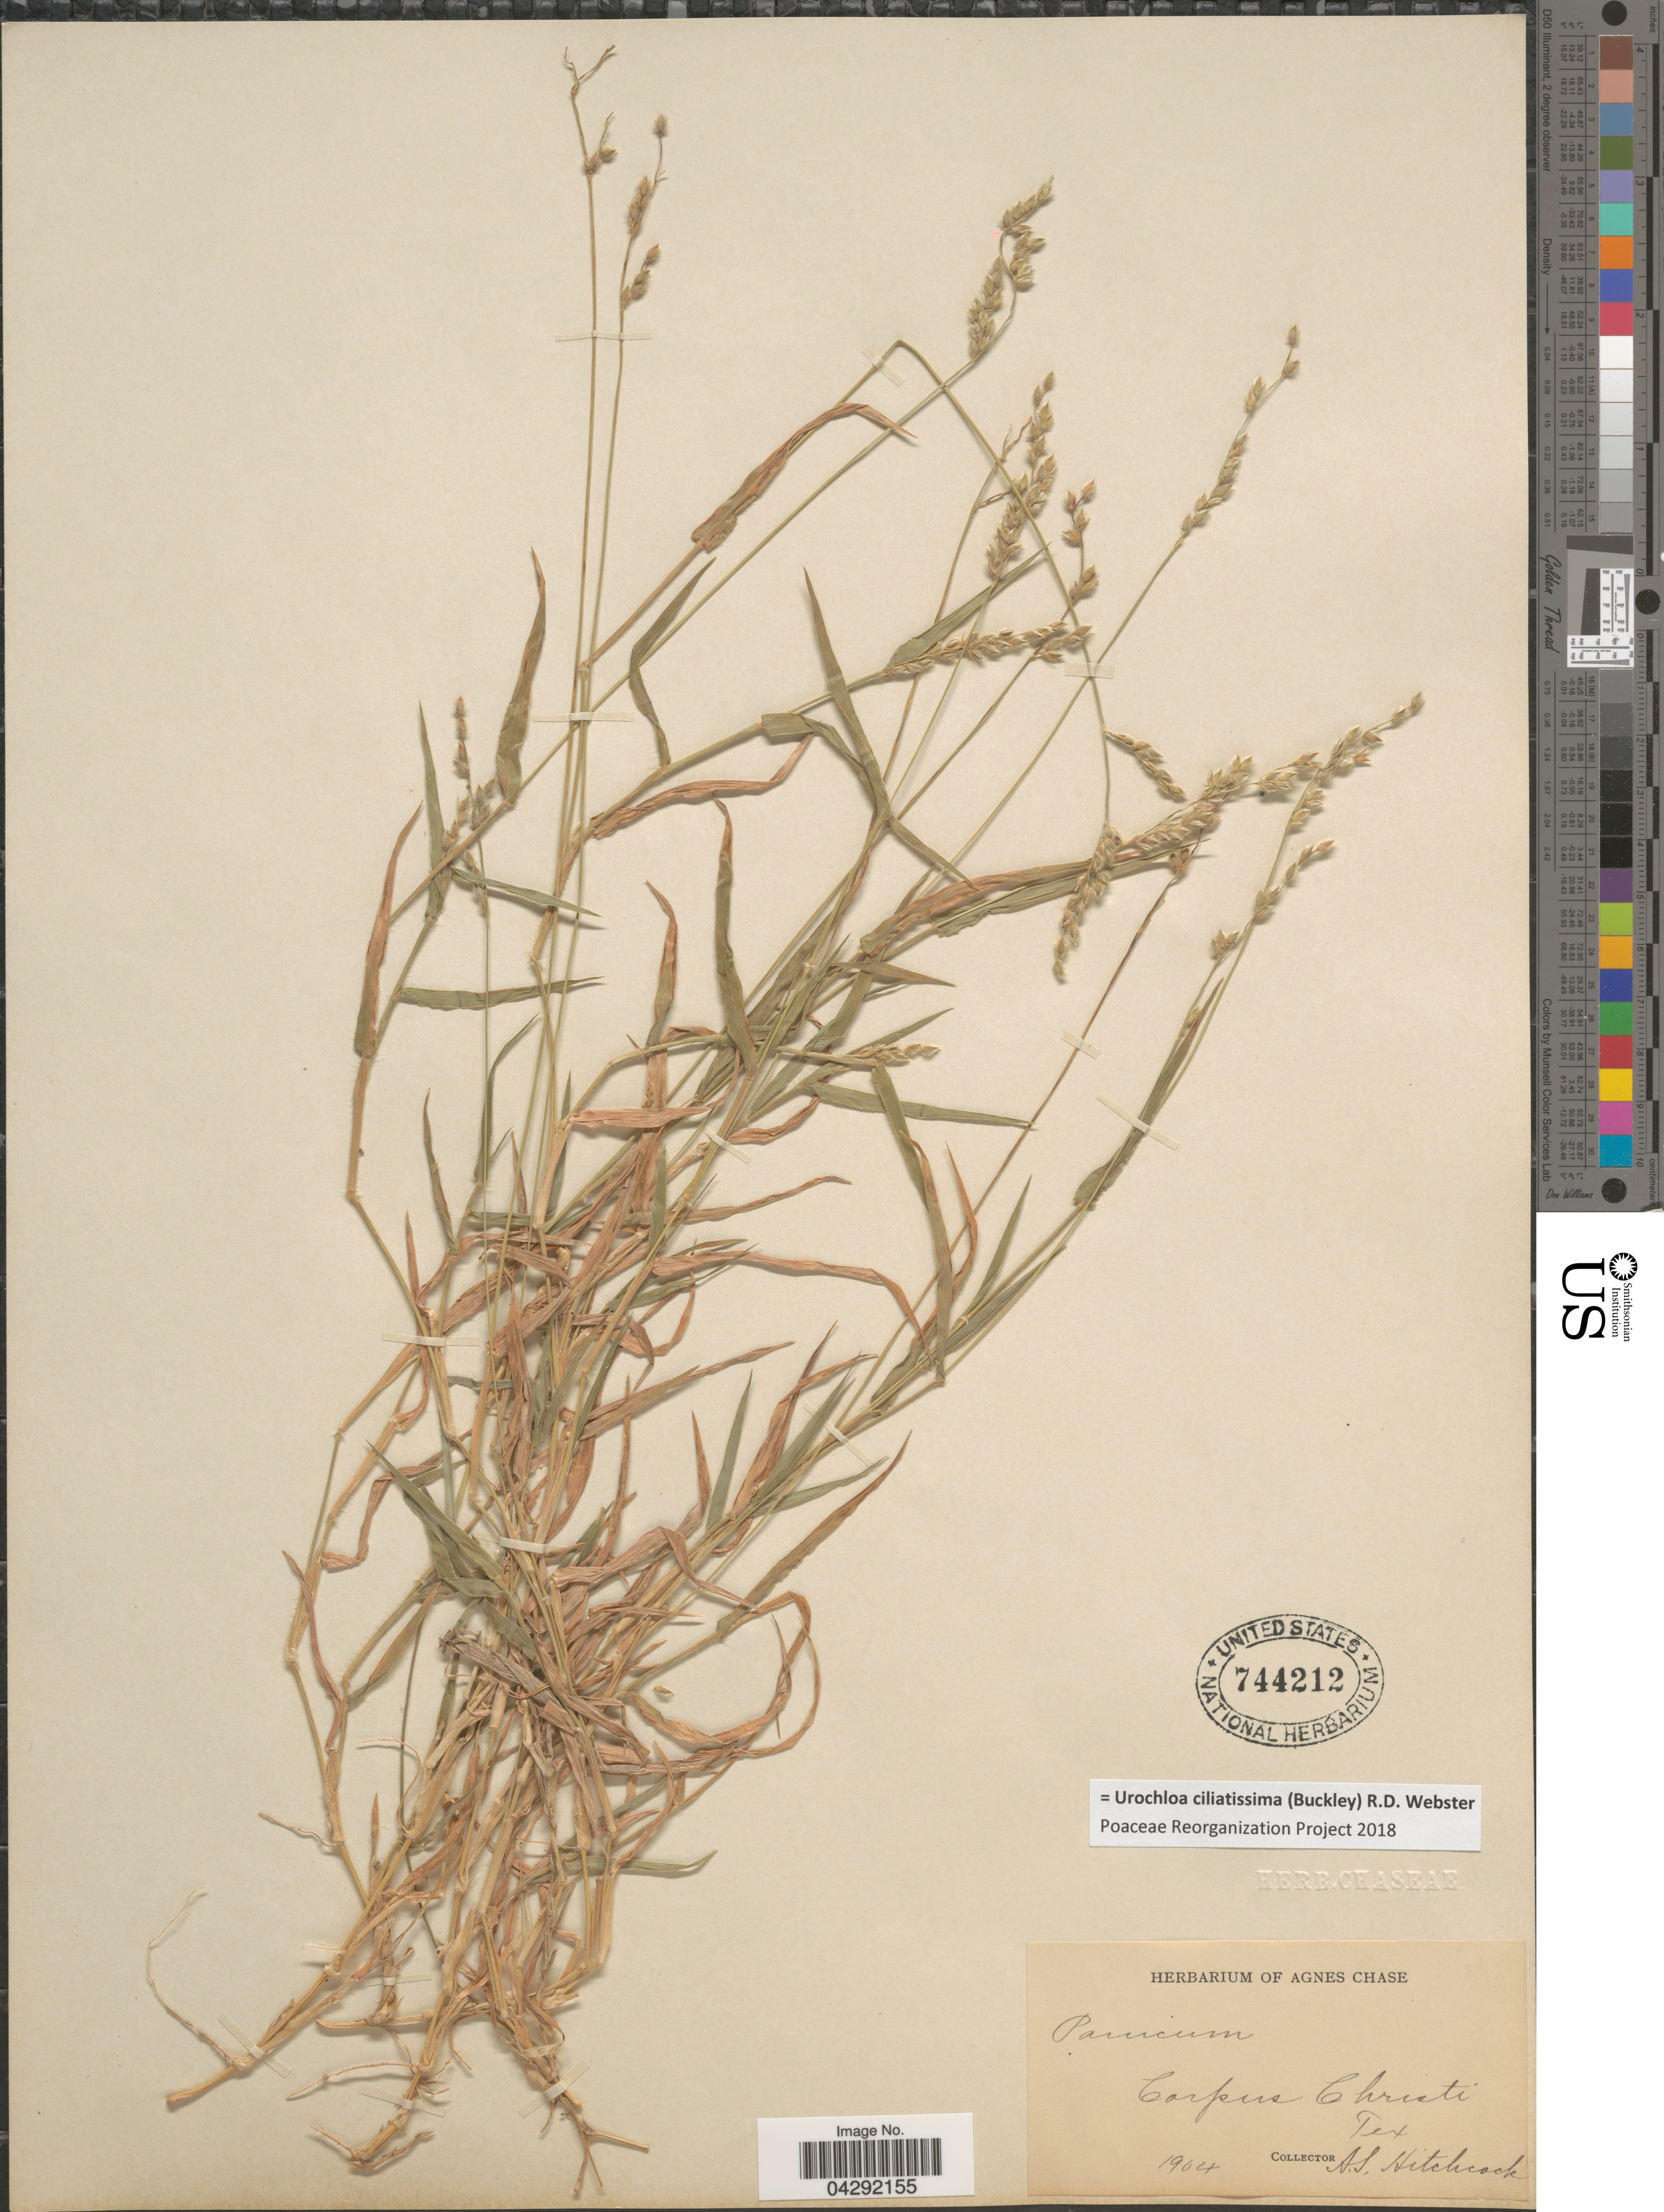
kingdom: Plantae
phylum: Tracheophyta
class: Liliopsida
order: Poales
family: Poaceae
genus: Urochloa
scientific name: Urochloa ciliatissima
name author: (Buckley) R.D. Webster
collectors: A. S. Hitchcock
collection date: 1904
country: United States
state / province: Texas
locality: Corpus Christi.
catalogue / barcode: US 744212